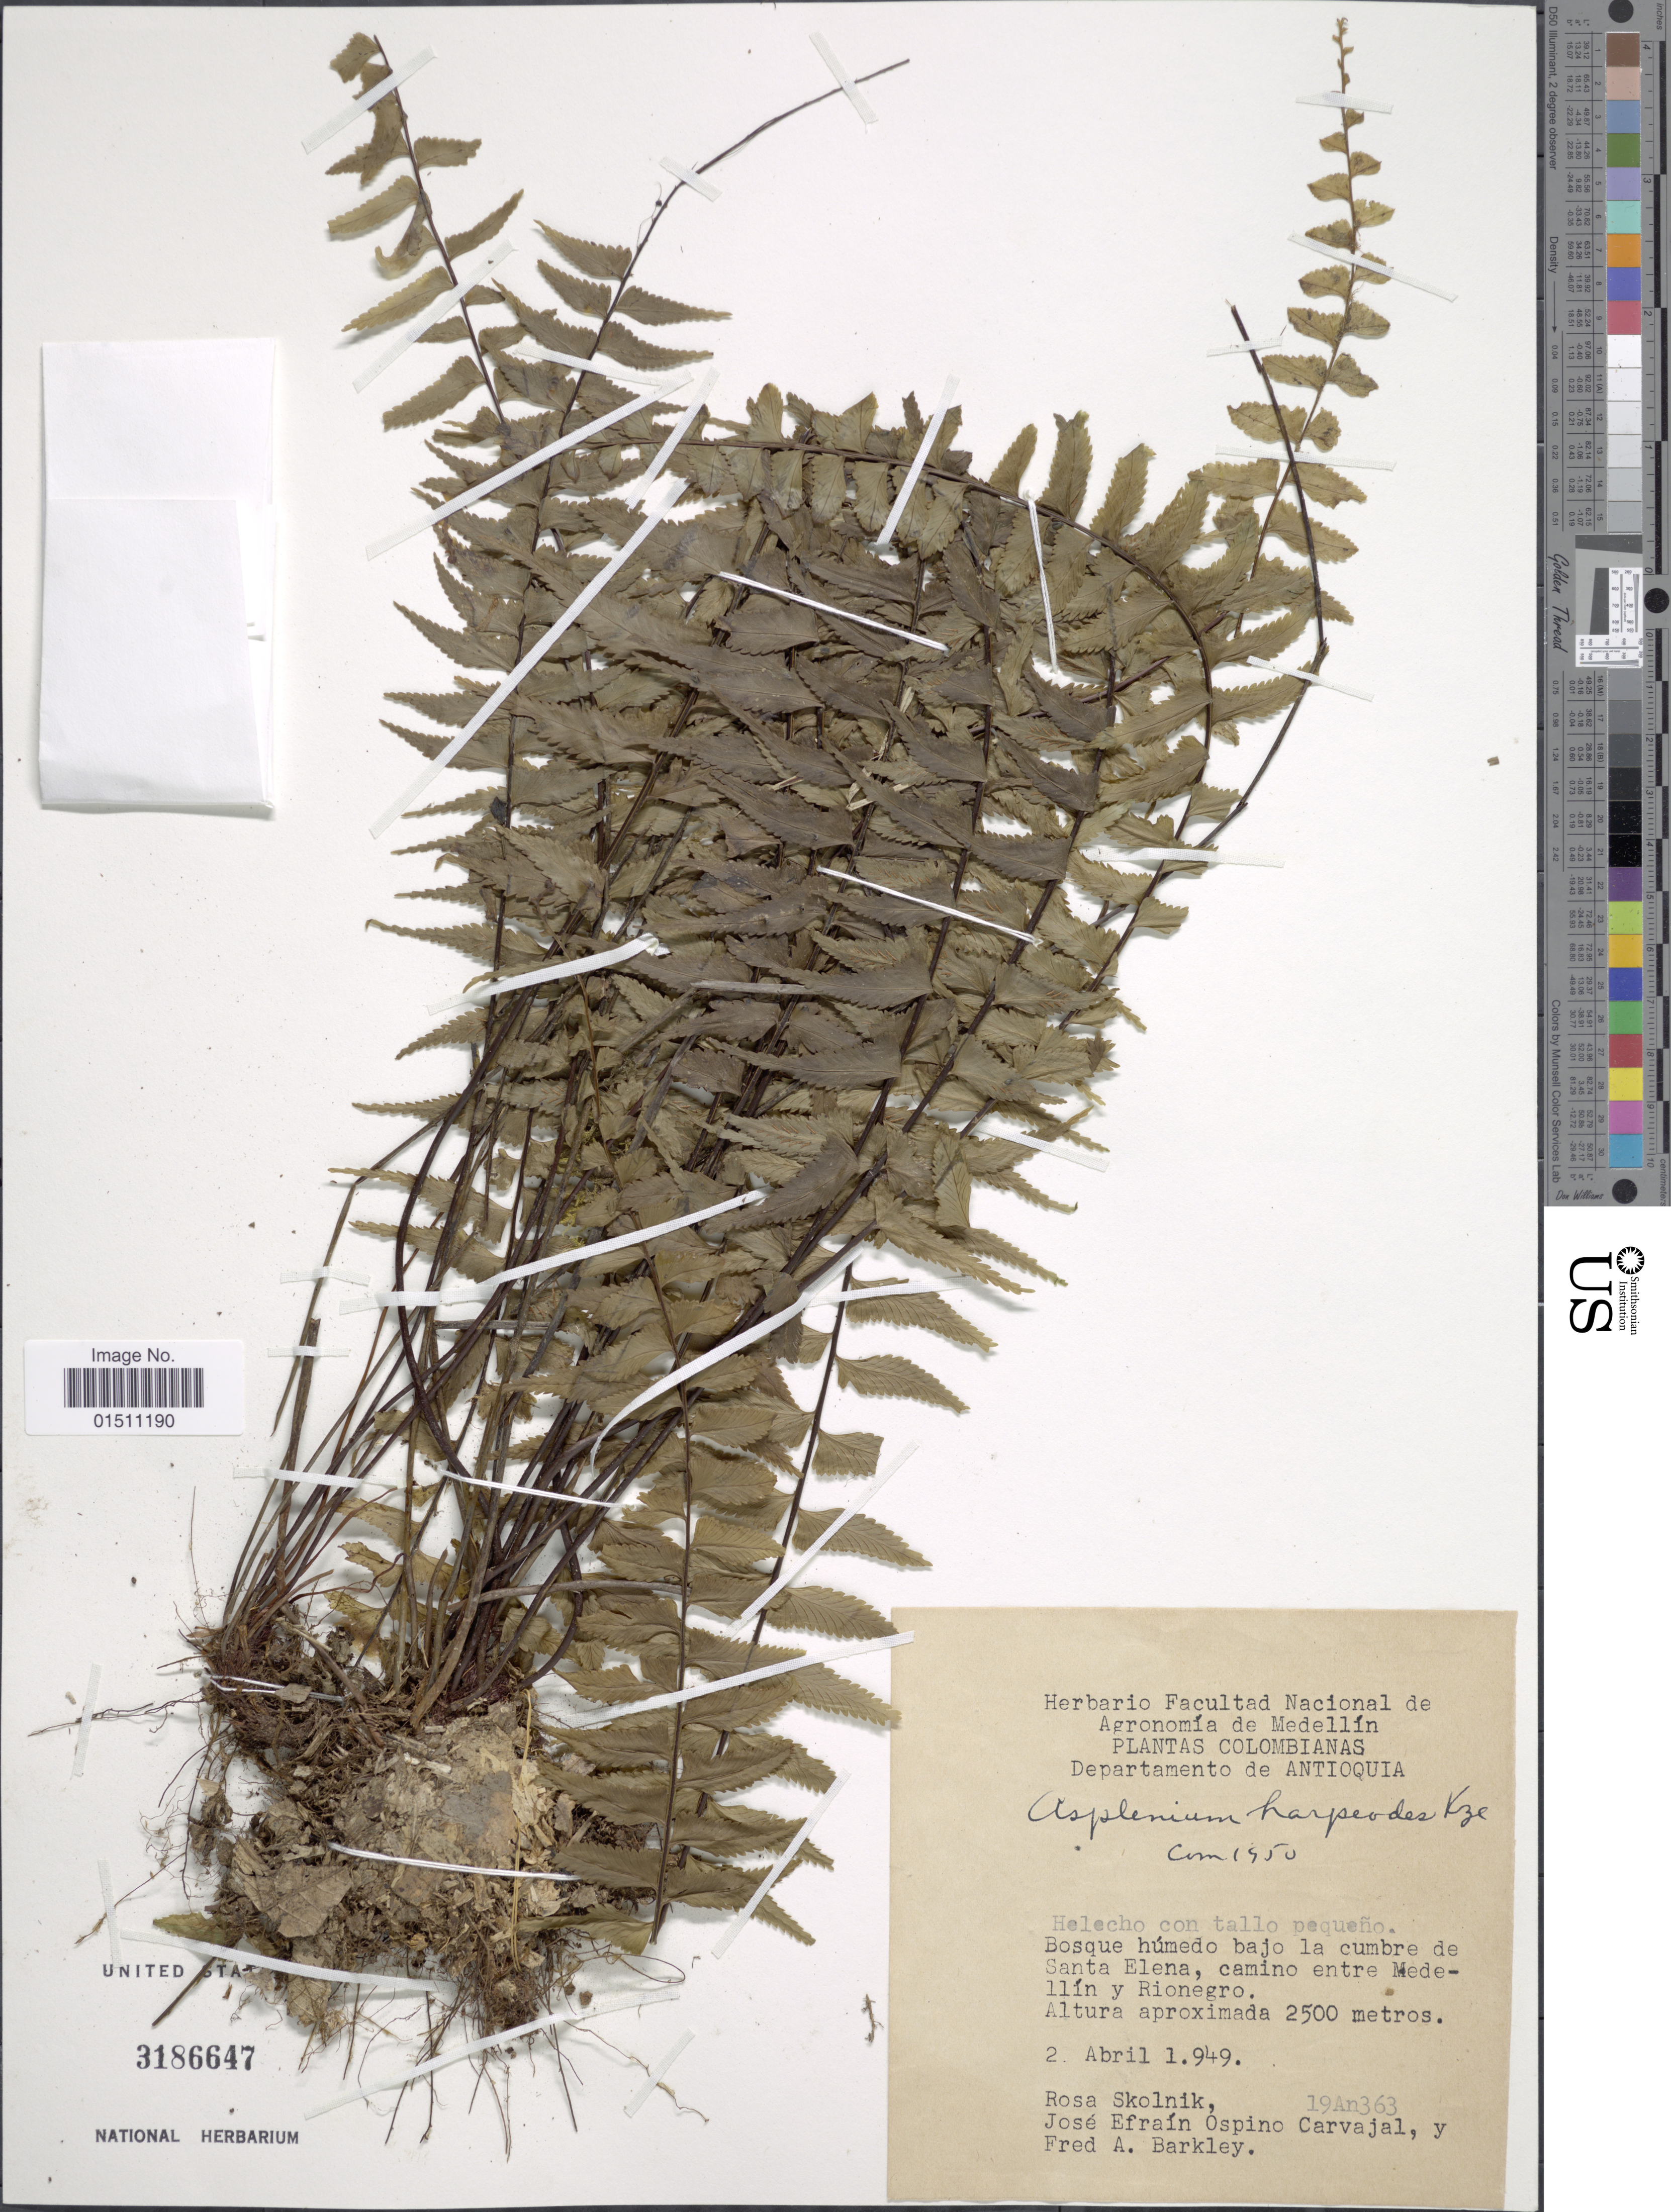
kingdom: Plantae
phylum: Tracheophyta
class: Polypodiopsida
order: Polypodiales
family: Aspleniaceae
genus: Asplenium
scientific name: Asplenium harpeodes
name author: Kunze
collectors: R. Skolnik, J. Ospino Carvajal & F. A. Barkley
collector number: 19An363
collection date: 1949-04-02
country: Colombia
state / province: Antioquia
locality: Colombians, Departamento de Antioquia, Bosque humedo bajo la cumbre de Santa Elena, camino entre Medellin y Rionegro.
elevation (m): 2500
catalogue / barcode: US 3186647